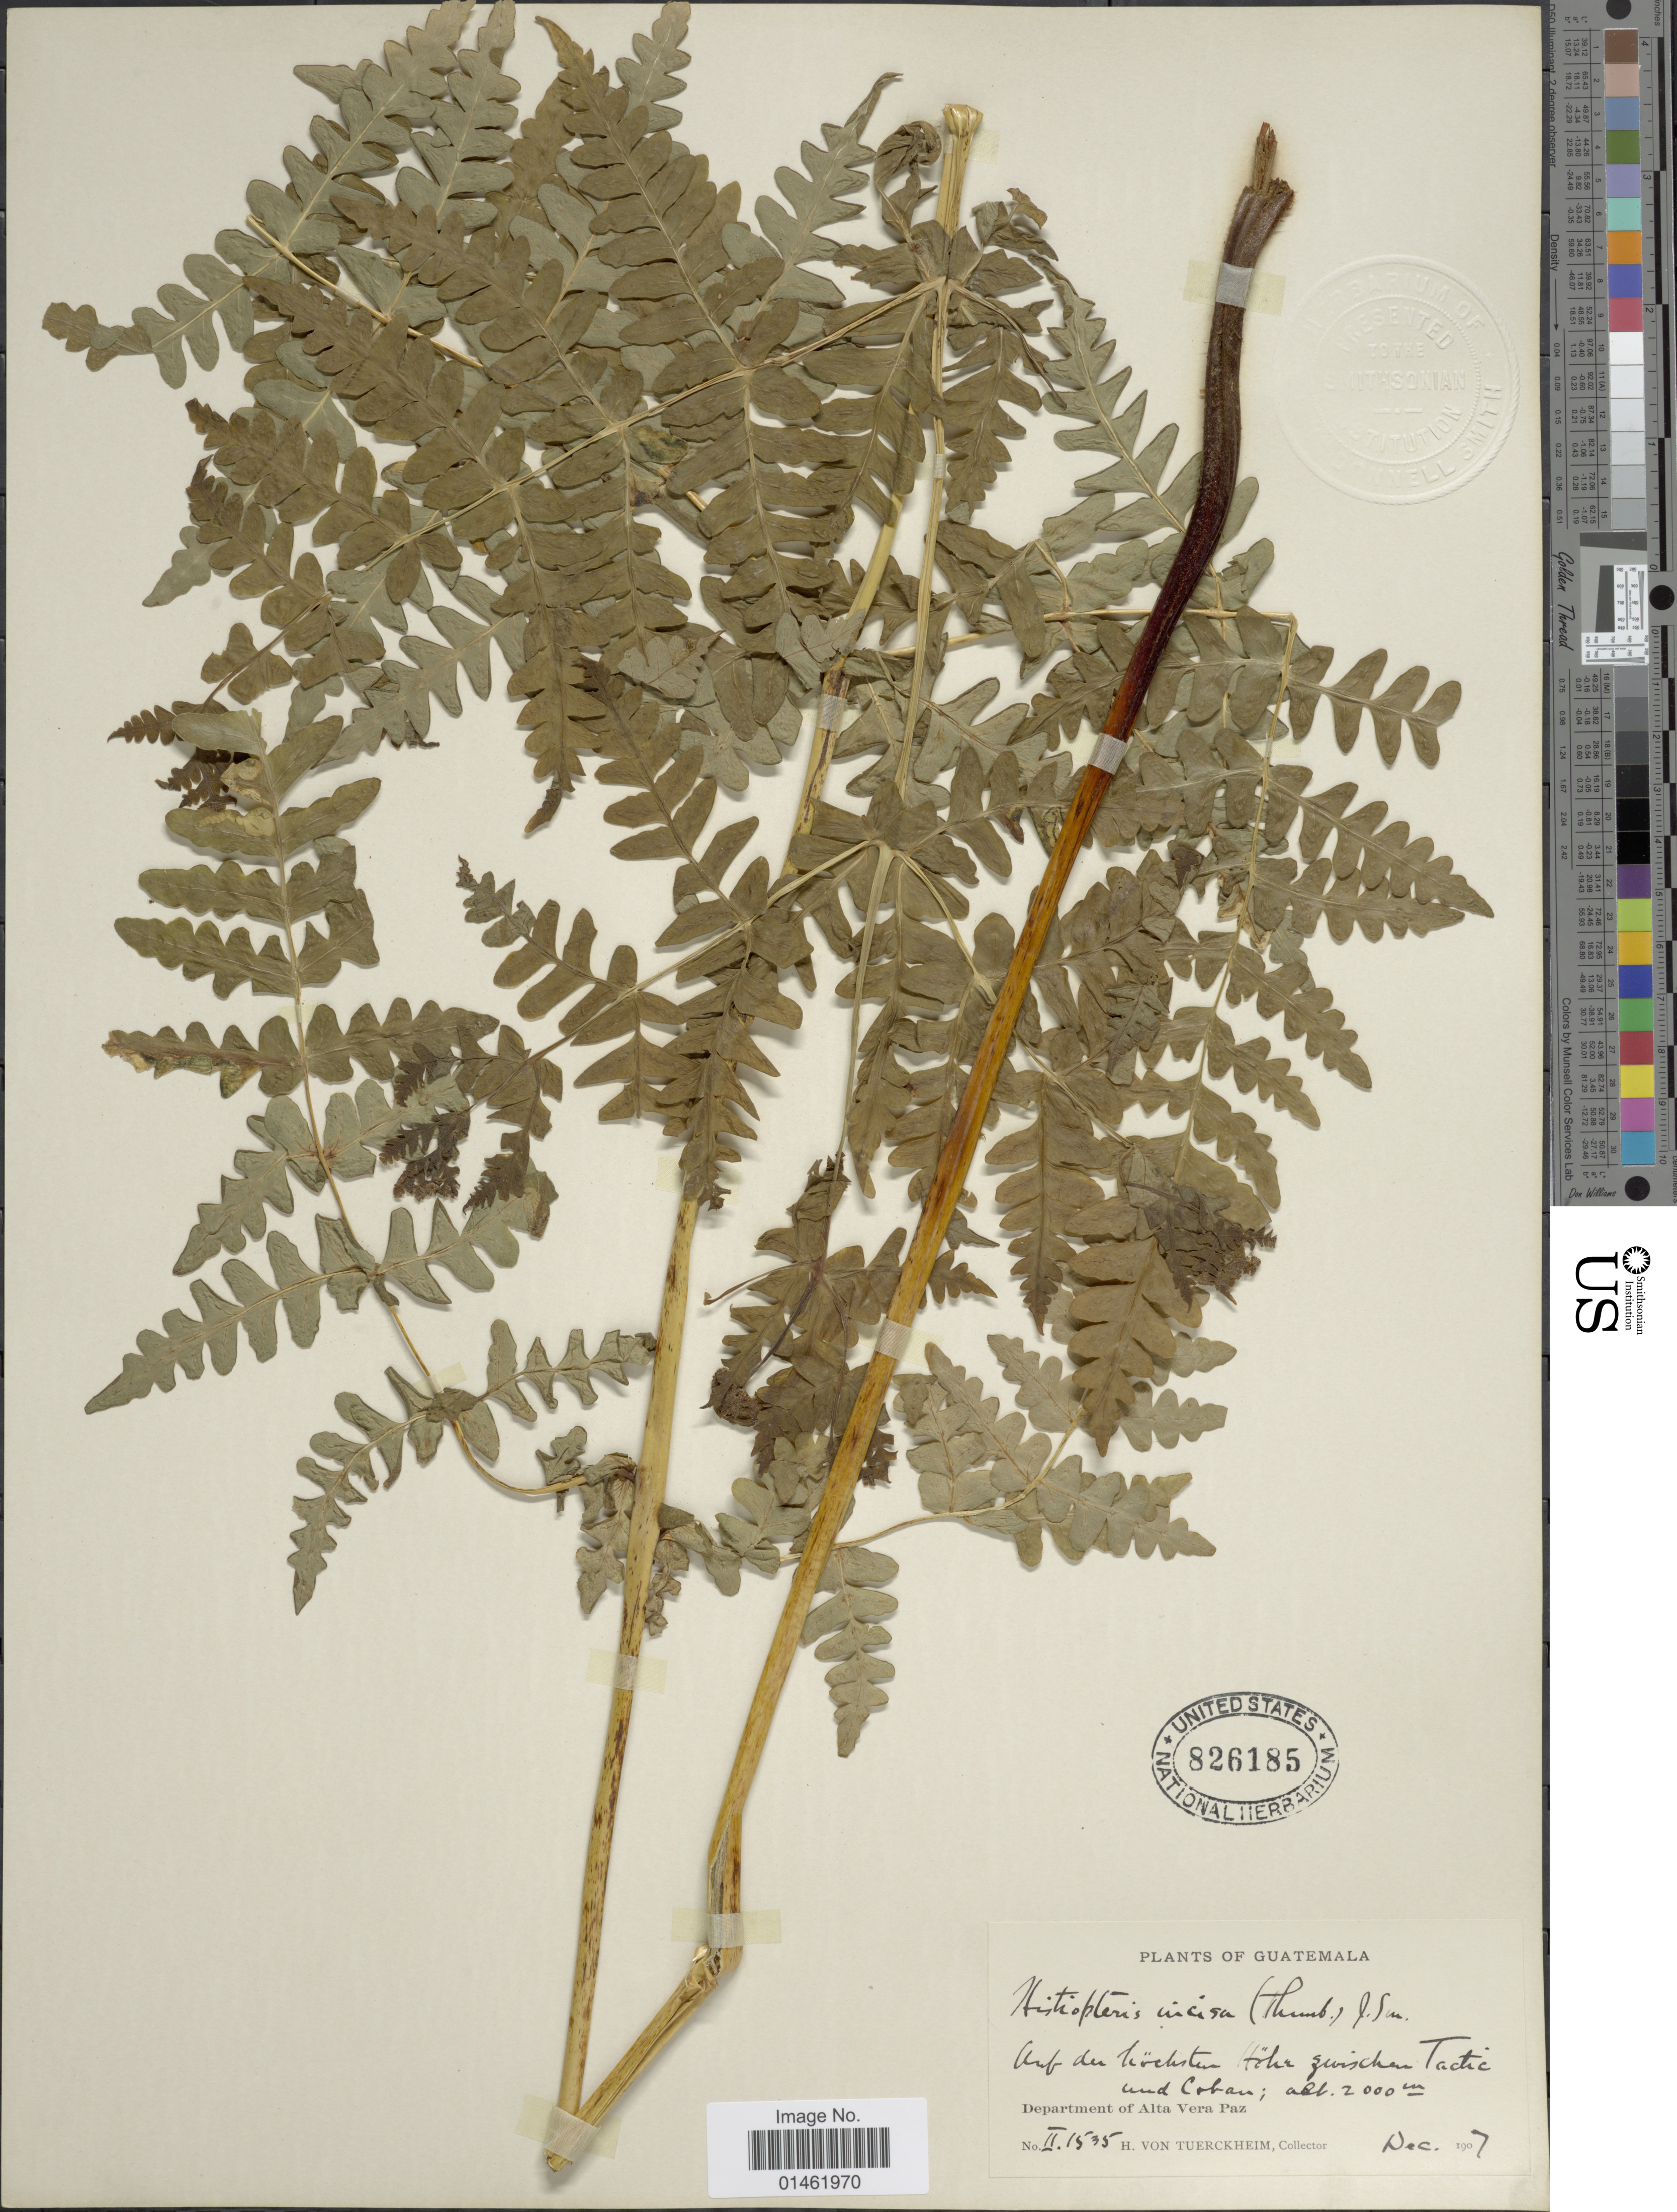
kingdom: Plantae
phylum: Tracheophyta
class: Polypodiopsida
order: Polypodiales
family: Dennstaedtiaceae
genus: Histiopteris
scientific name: Histiopteris incisa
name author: (Thunb.) J. Sm.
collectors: H. von Türckheim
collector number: II 1535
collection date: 1907-12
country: Guatemala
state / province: Alta Verapaz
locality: Auf der höchsten Hohe zwischen Tactic und Coban, Department of Alta Vera Paz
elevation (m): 2000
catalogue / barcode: US 826185